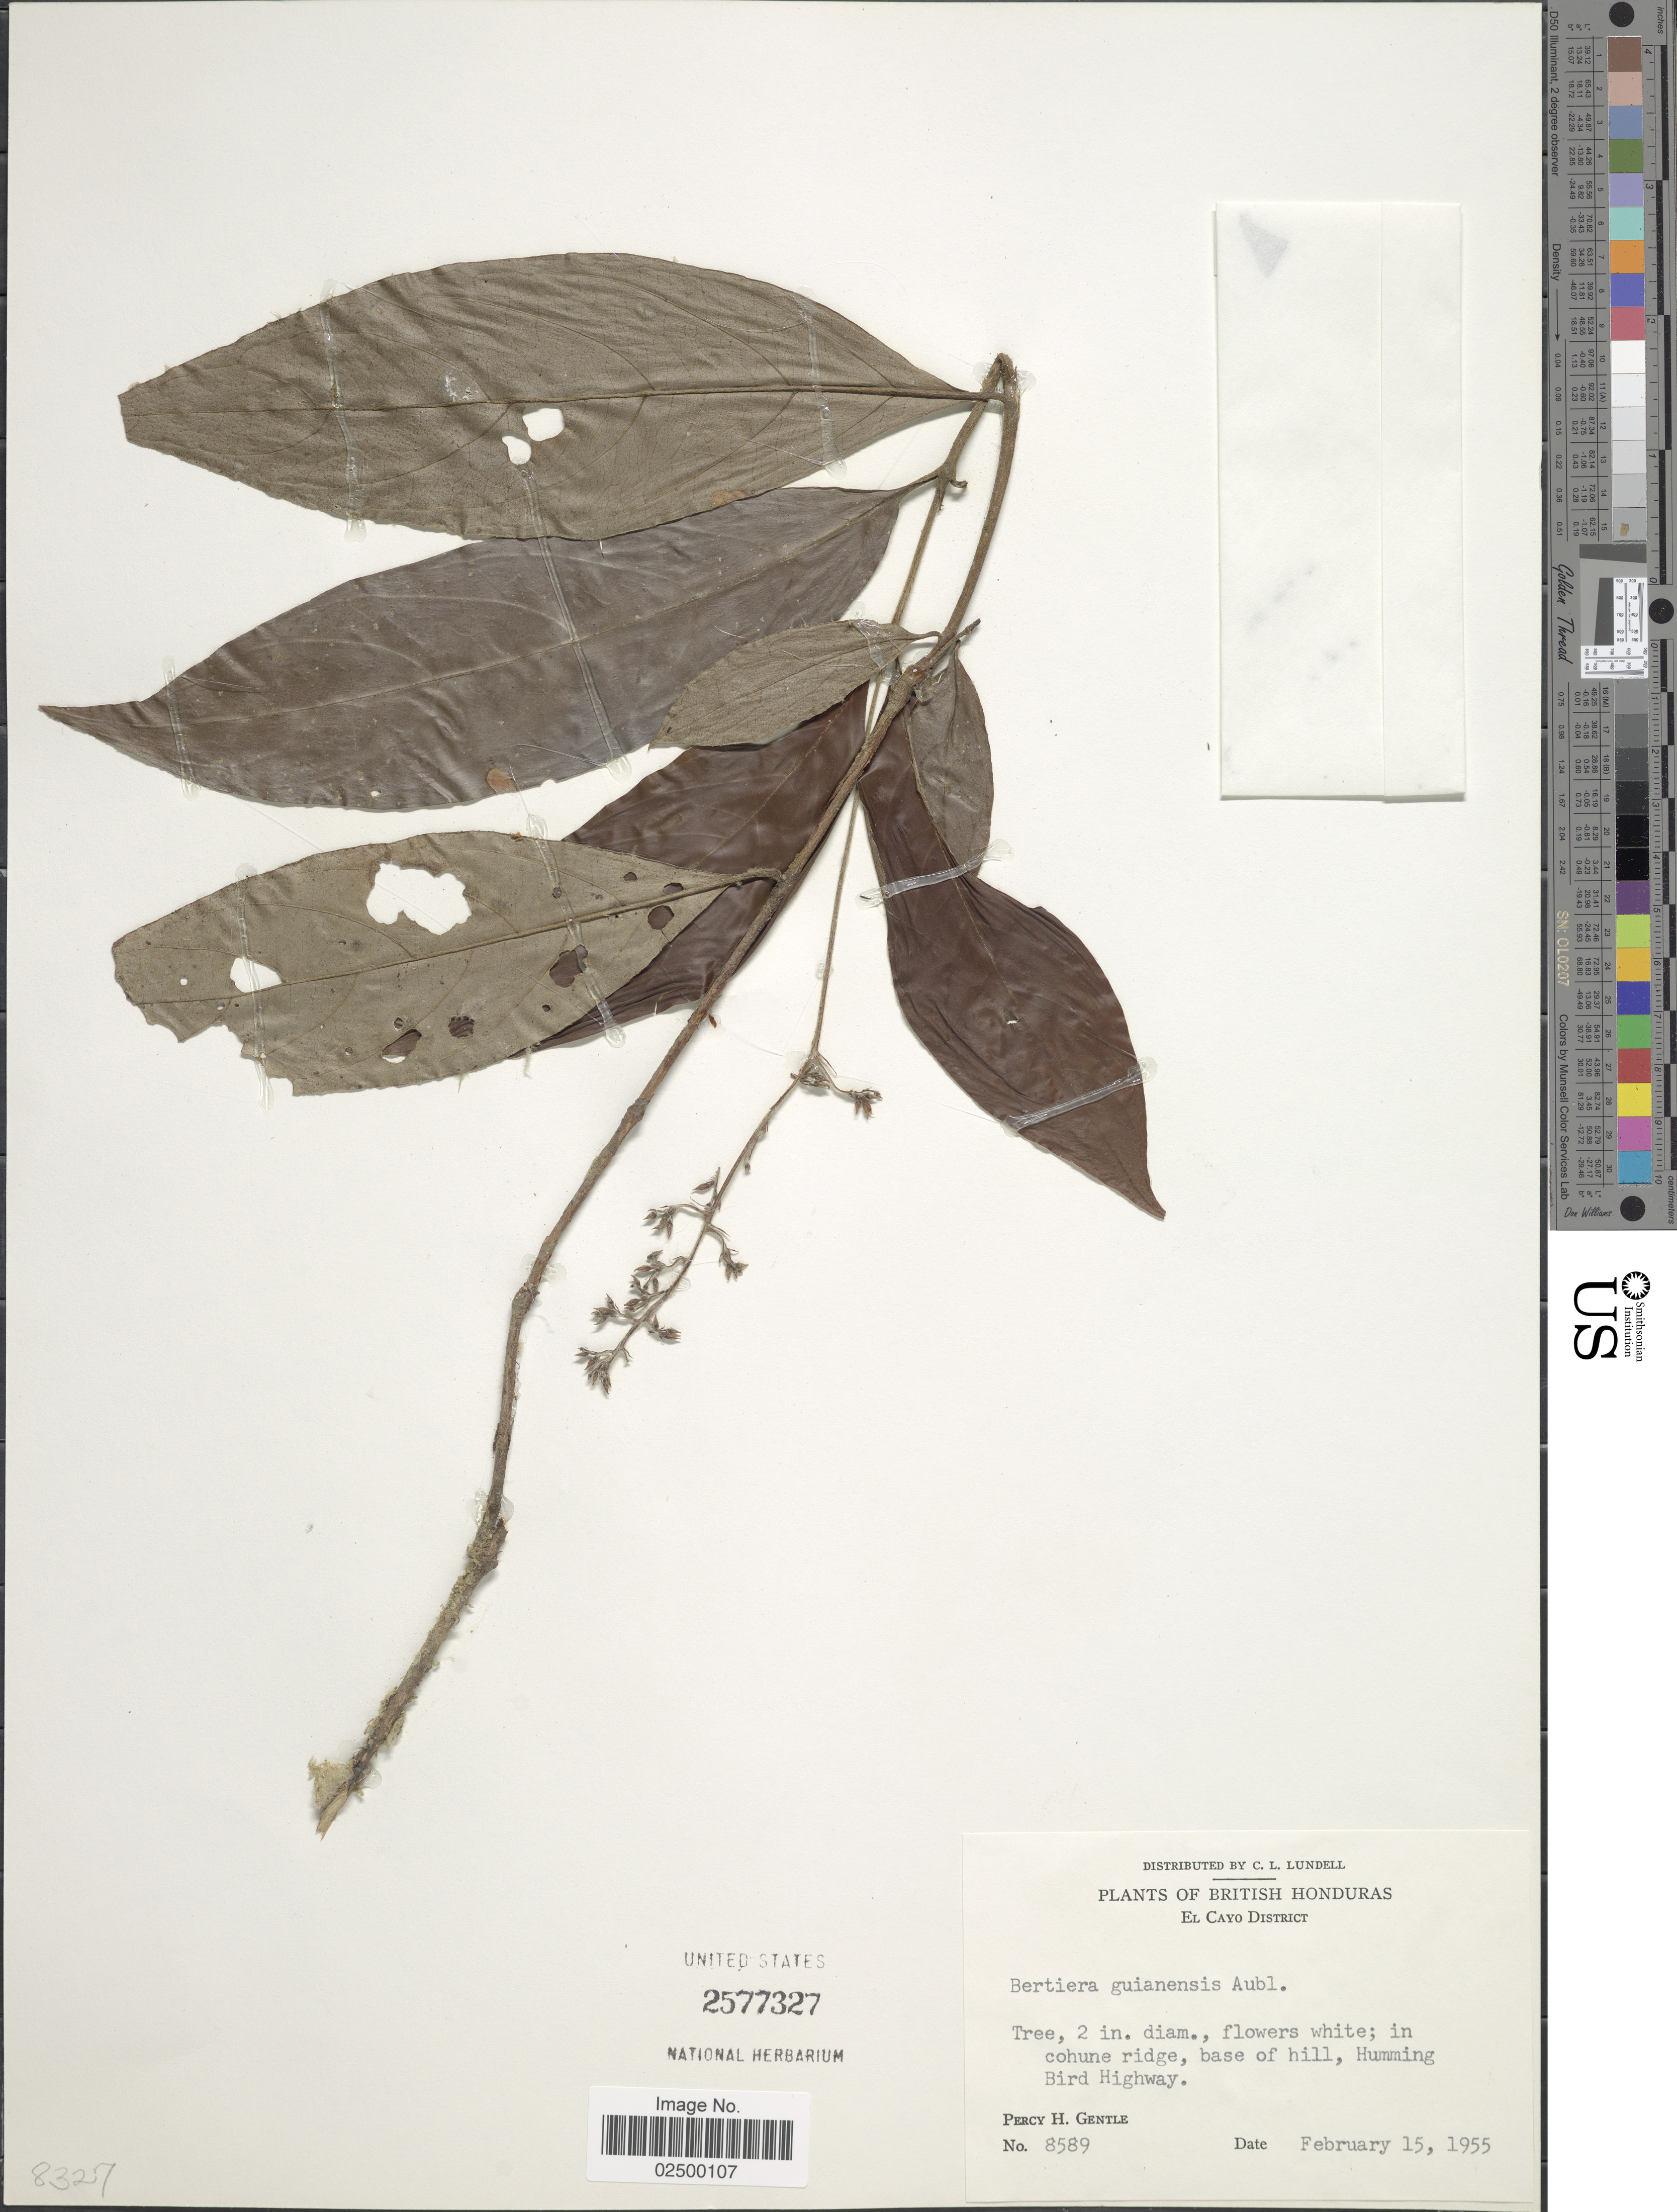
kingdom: Plantae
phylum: Tracheophyta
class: Magnoliopsida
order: Gentianales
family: Rubiaceae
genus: Bertiera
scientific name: Bertiera guianensis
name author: Aubl.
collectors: P. H. Gentle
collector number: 8589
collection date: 1955-02-15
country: Belize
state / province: Cayo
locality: British Honduras, El Cayo District, in cohune ridge, base of hill, Humming Bird Highway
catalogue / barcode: US 2577327